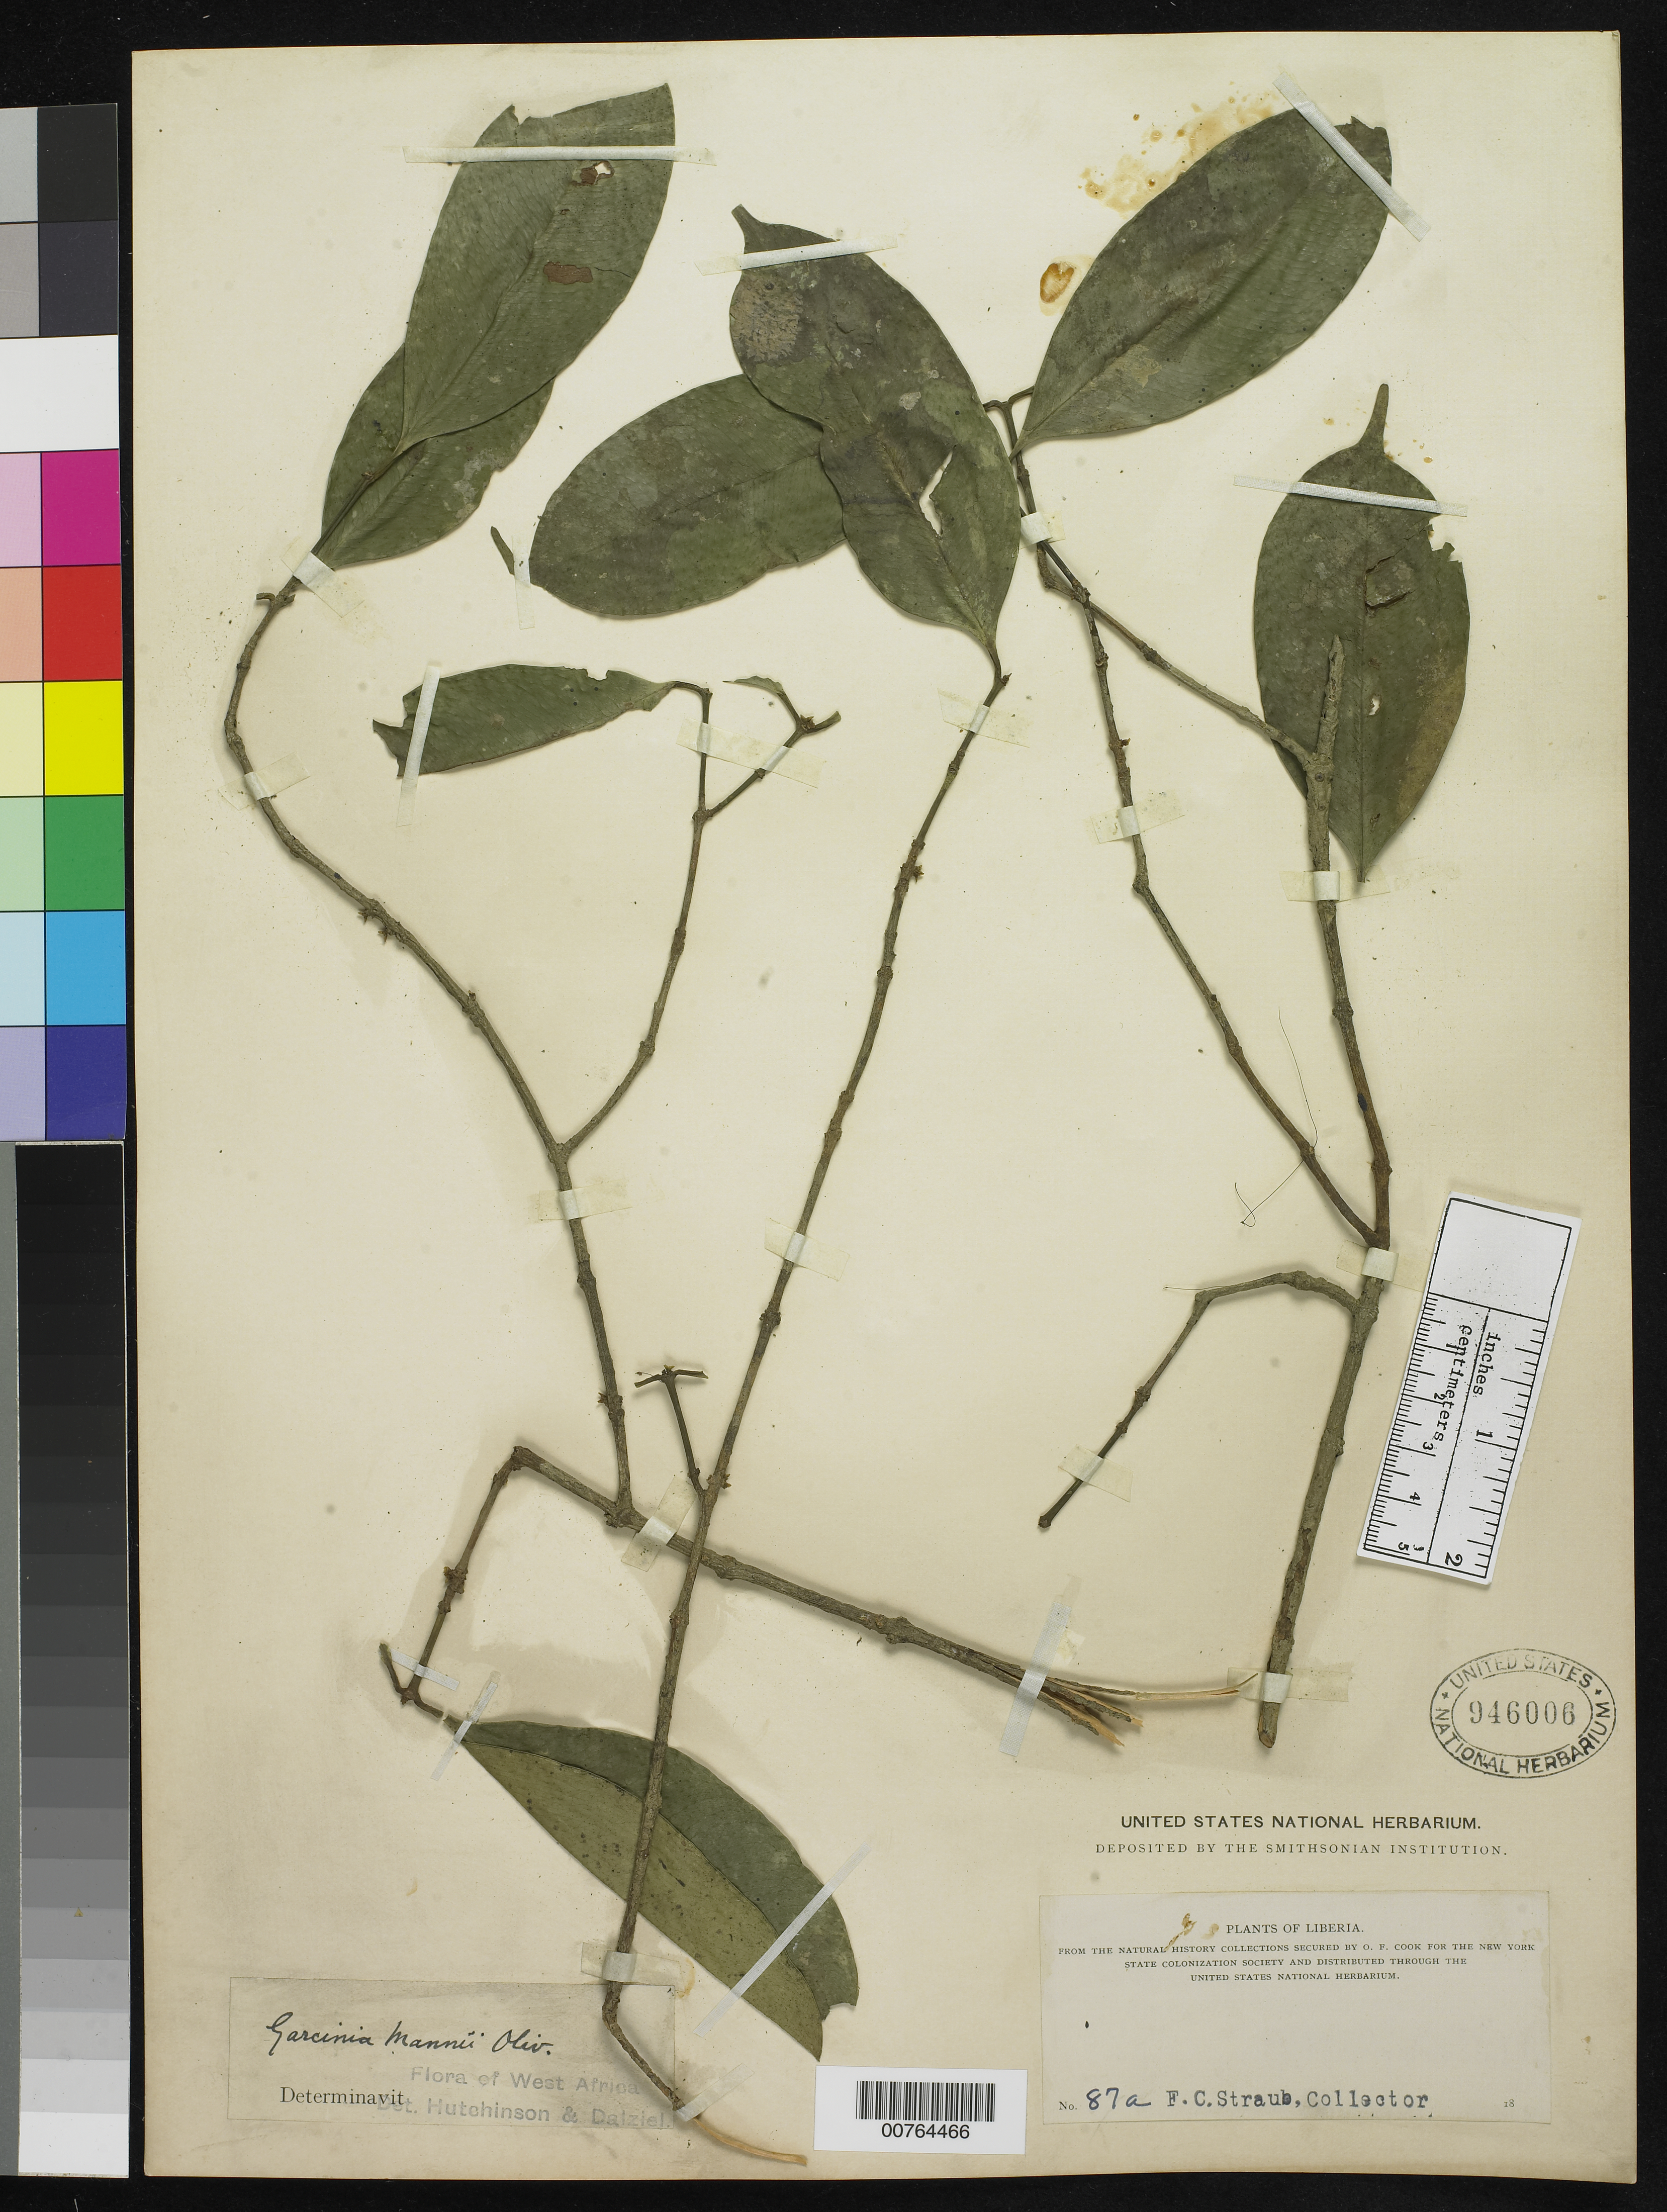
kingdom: Plantae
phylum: Tracheophyta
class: Magnoliopsida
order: Malpighiales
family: Clusiaceae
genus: Garcinia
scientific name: Garcinia mannii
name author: Oliv.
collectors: F. Straub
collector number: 87a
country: Liberia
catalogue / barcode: US 946006